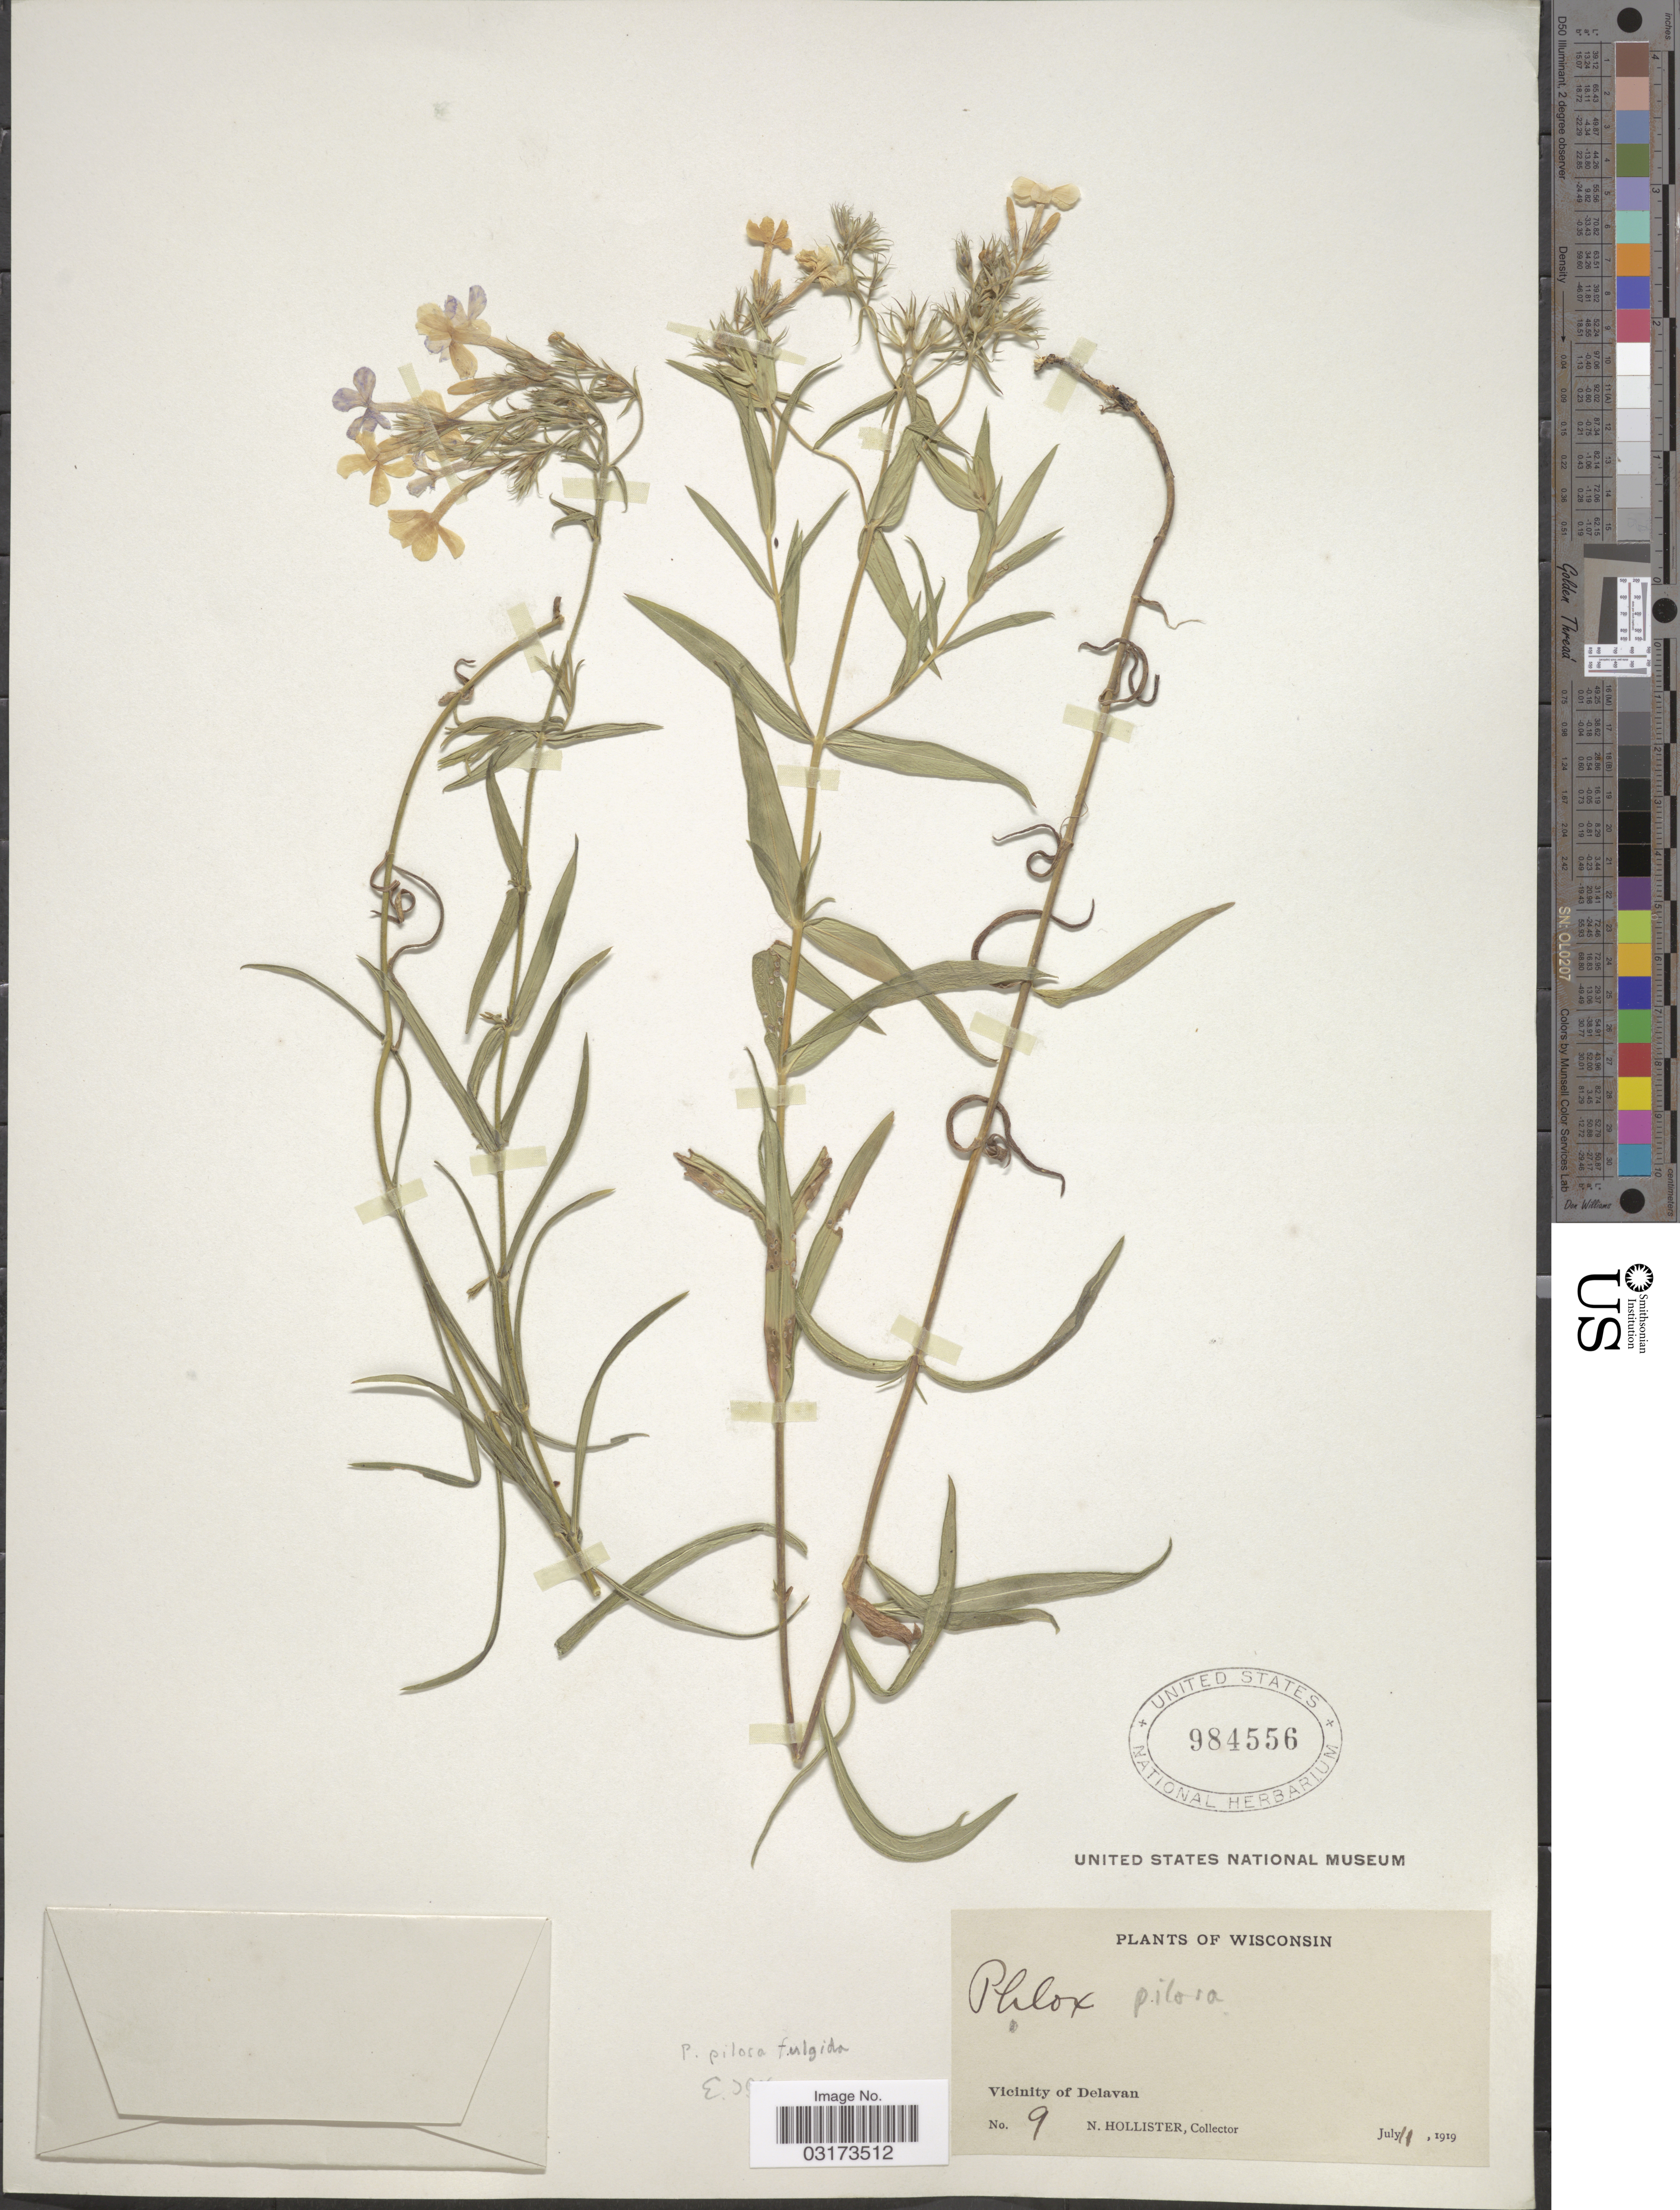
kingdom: Plantae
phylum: Tracheophyta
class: Magnoliopsida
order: Ericales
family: Polemoniaceae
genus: Phlox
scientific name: Phlox pilosa subsp. fulgida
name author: (Wherry) Wherry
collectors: N. Hollister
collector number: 9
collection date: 1919-07-11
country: United States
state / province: Wisconsin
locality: Vicinity of Delavan.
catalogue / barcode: US 984556